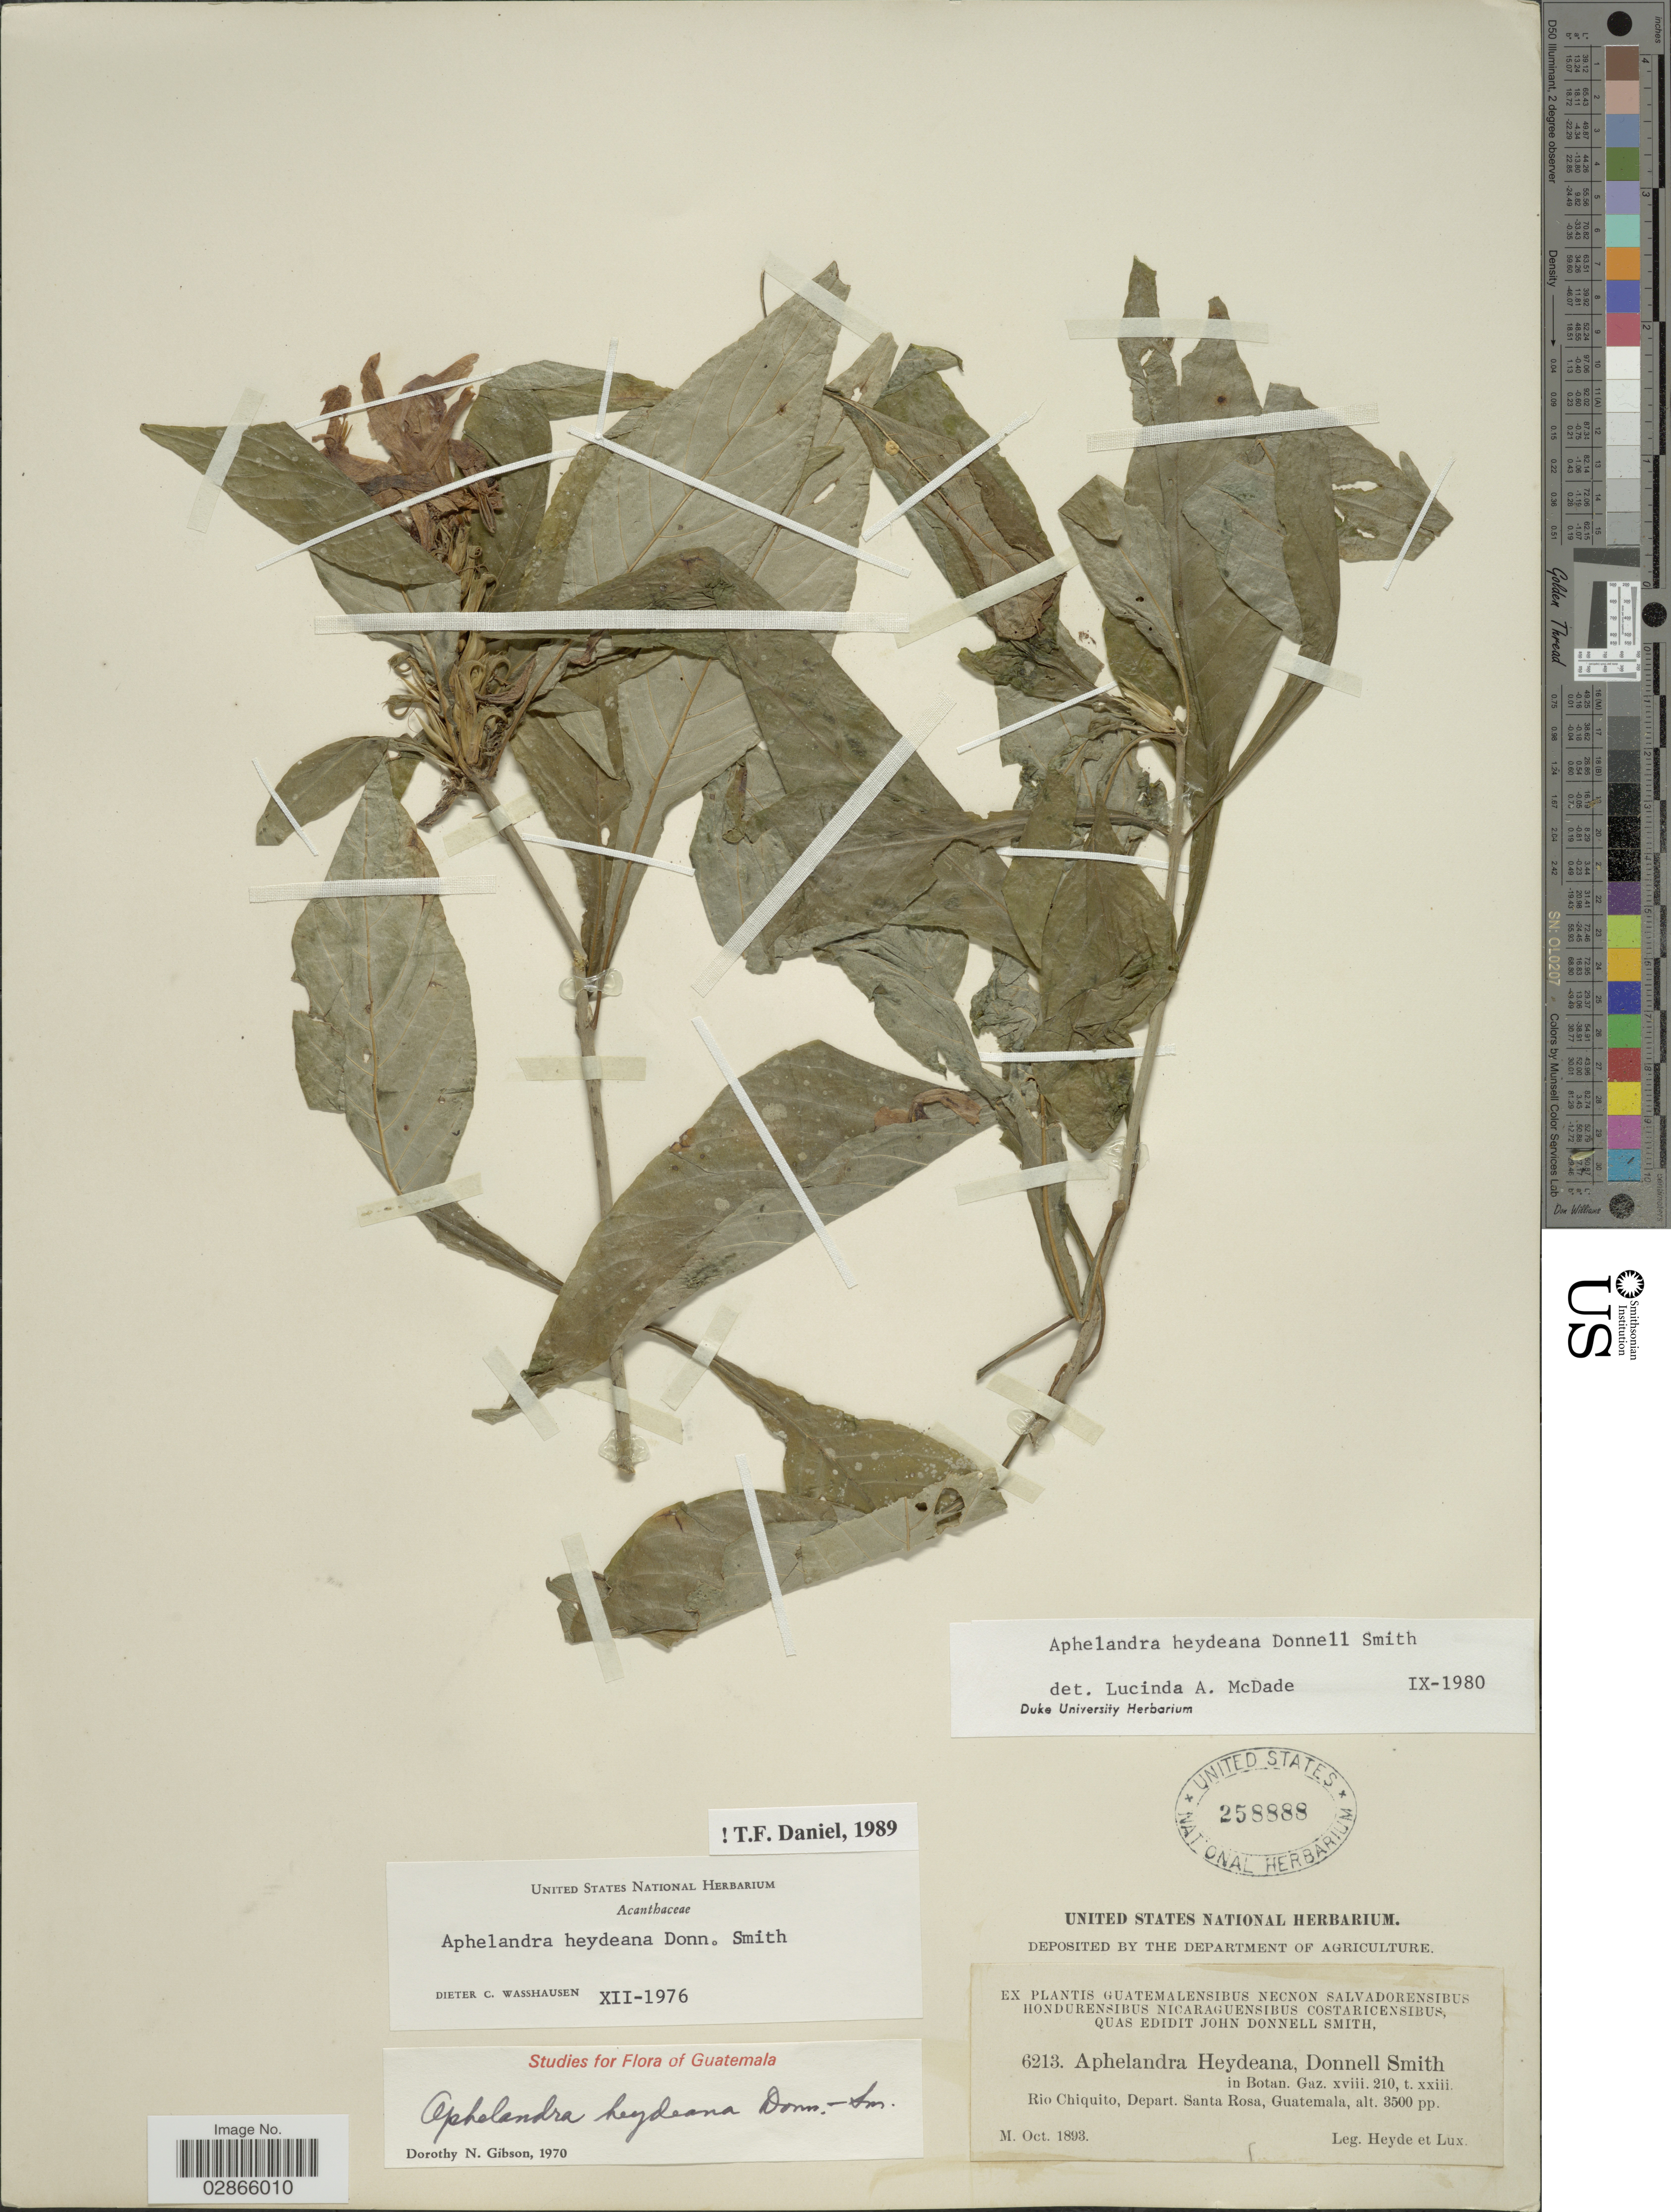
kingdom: Plantae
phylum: Tracheophyta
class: Magnoliopsida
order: Lamiales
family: Acanthaceae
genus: Aphelandra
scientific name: Aphelandra heydeana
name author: Donn. Sm.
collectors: Heyde & Lux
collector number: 6213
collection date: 1893-10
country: Guatemala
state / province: Santa Rosa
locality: Rio Chiquito, Depart. Santa Rosa.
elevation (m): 1067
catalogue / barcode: US 258888